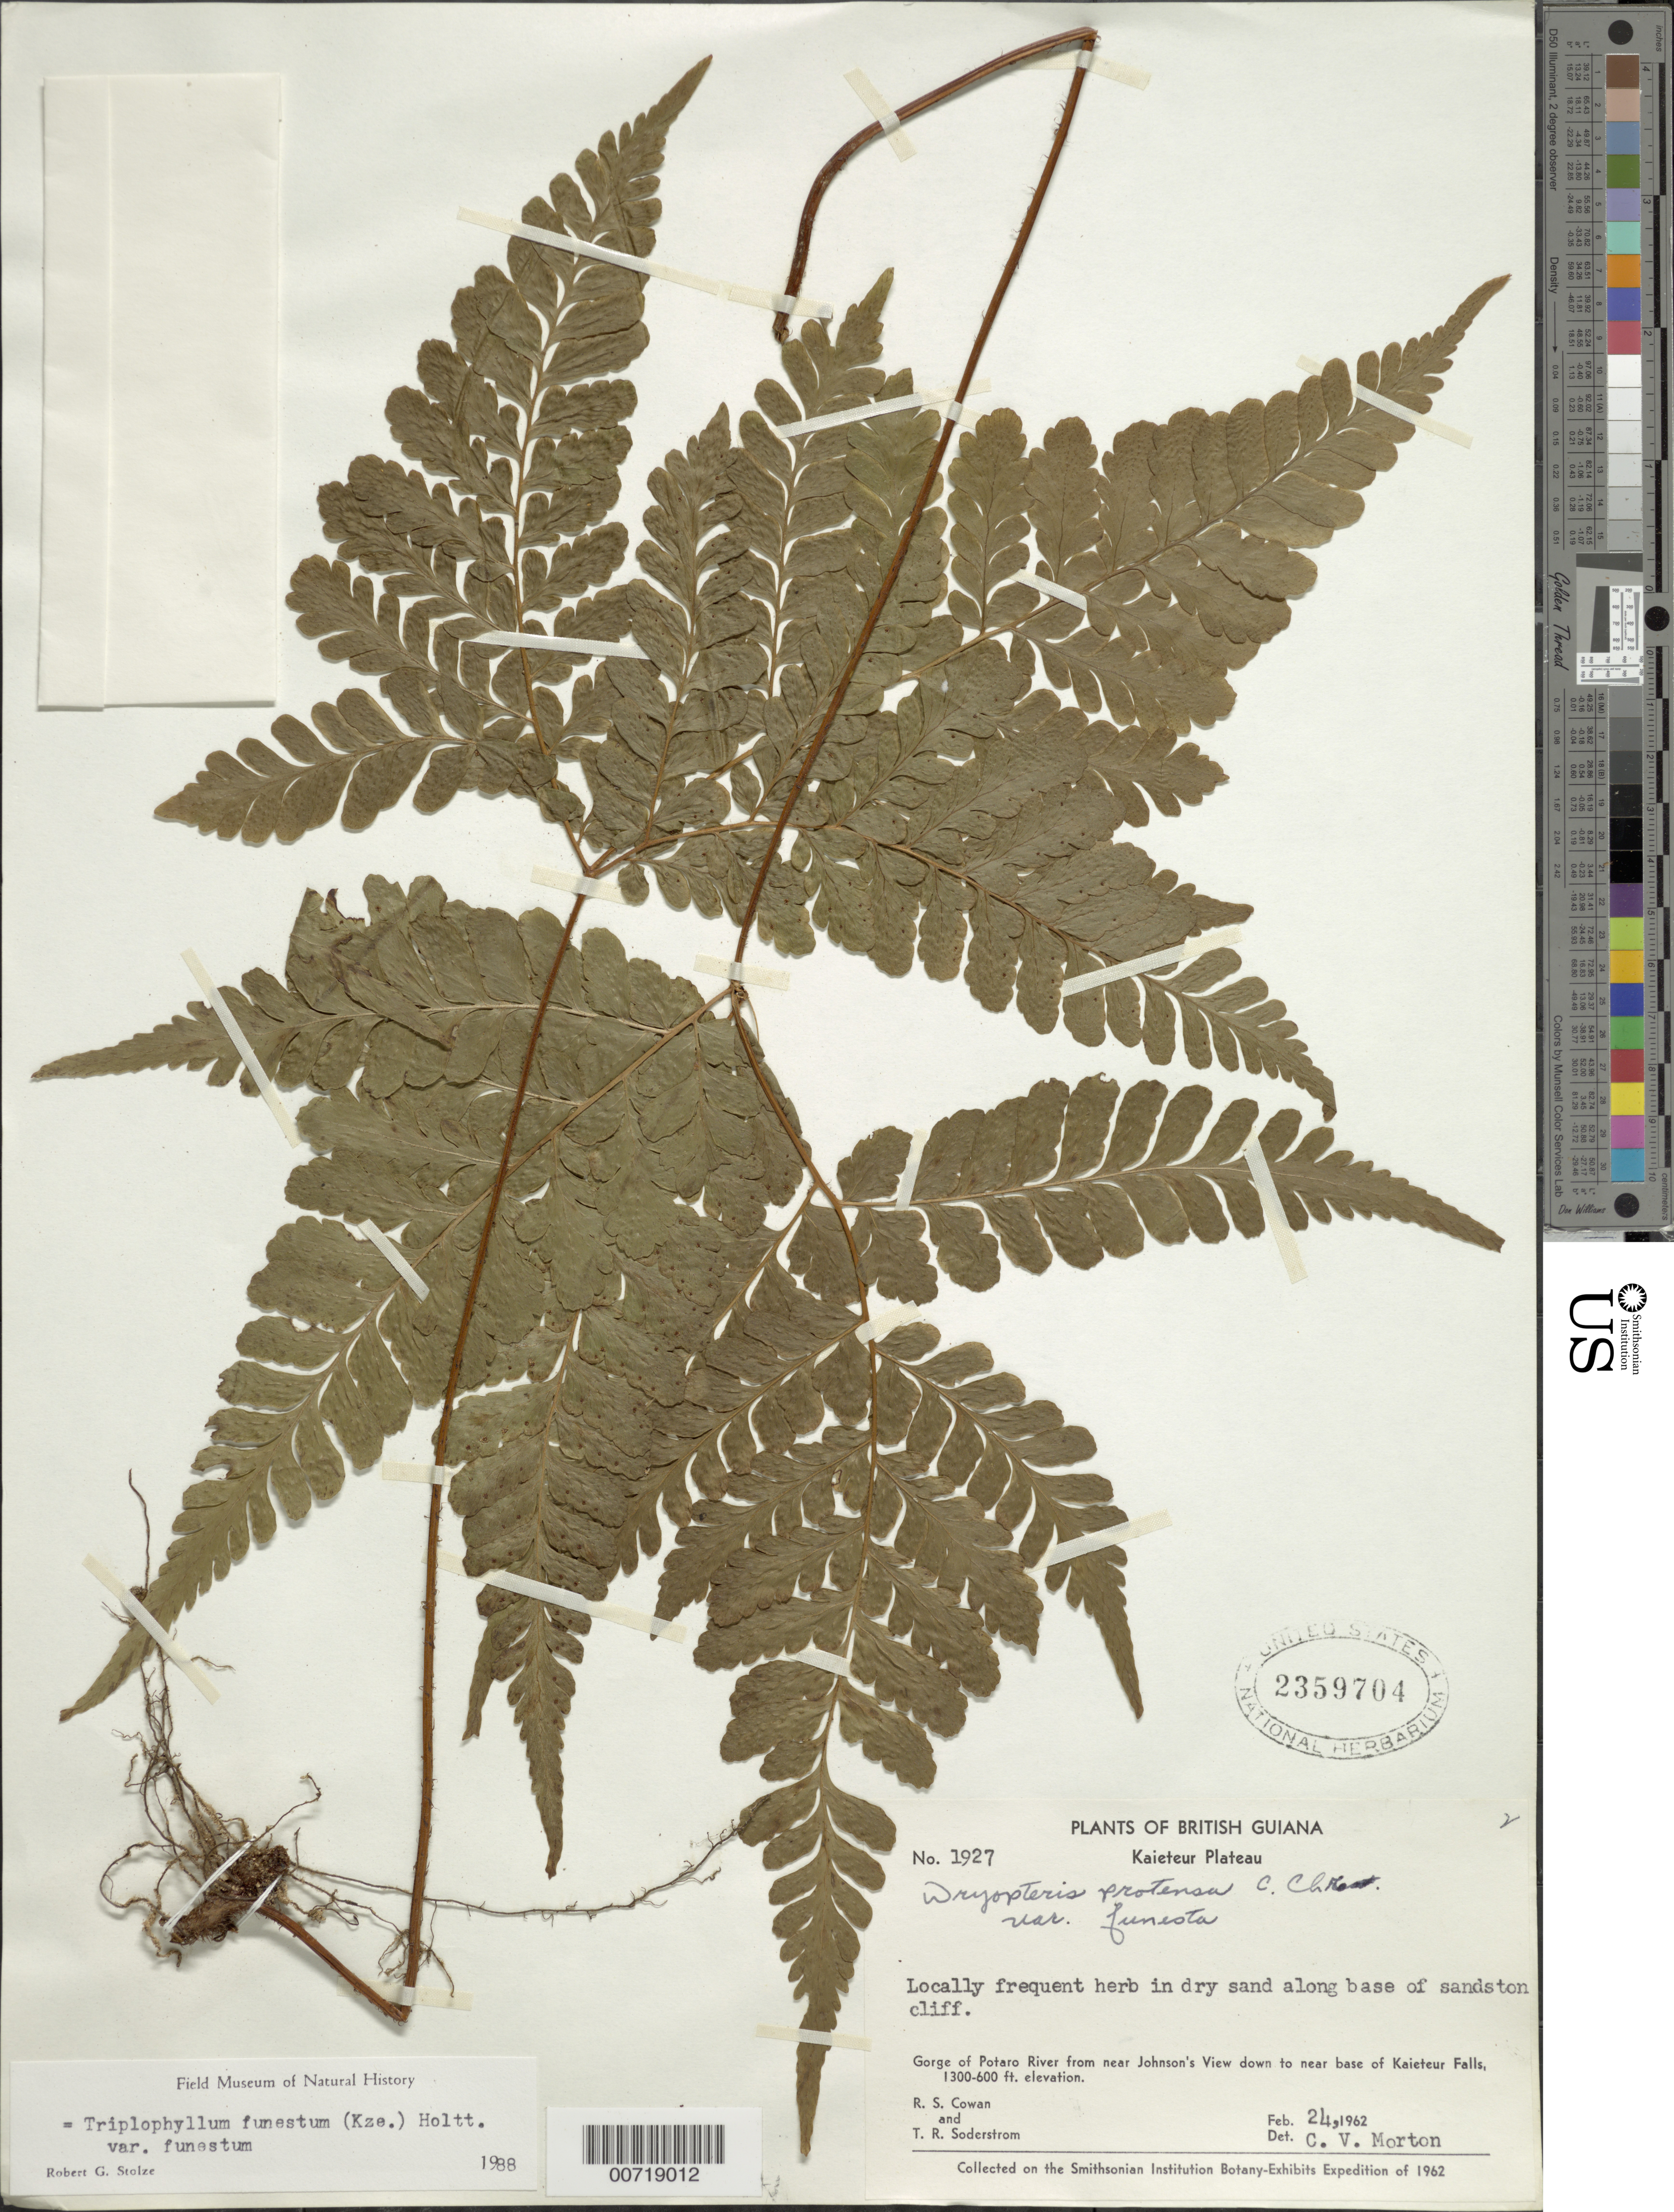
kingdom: Plantae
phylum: Tracheophyta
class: Polypodiopsida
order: Polypodiales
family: Tectariaceae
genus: Triplophyllum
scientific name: Triplophyllum funestum var. funestum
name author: (Kunze) Holttum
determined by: Stolze, R. G.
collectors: R. S. Cowan & T. R. Soderstrom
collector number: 1927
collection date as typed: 24-Feb-62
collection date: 1962-02-24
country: Guyana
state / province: Potaro-Siparuni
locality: Kaieteur Plateau, Kaieteur Falls, Potaro Gorge from Johnson's View to near base of Falls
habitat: Dry sand along base of sandstone cliff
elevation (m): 183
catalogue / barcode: US 2359704